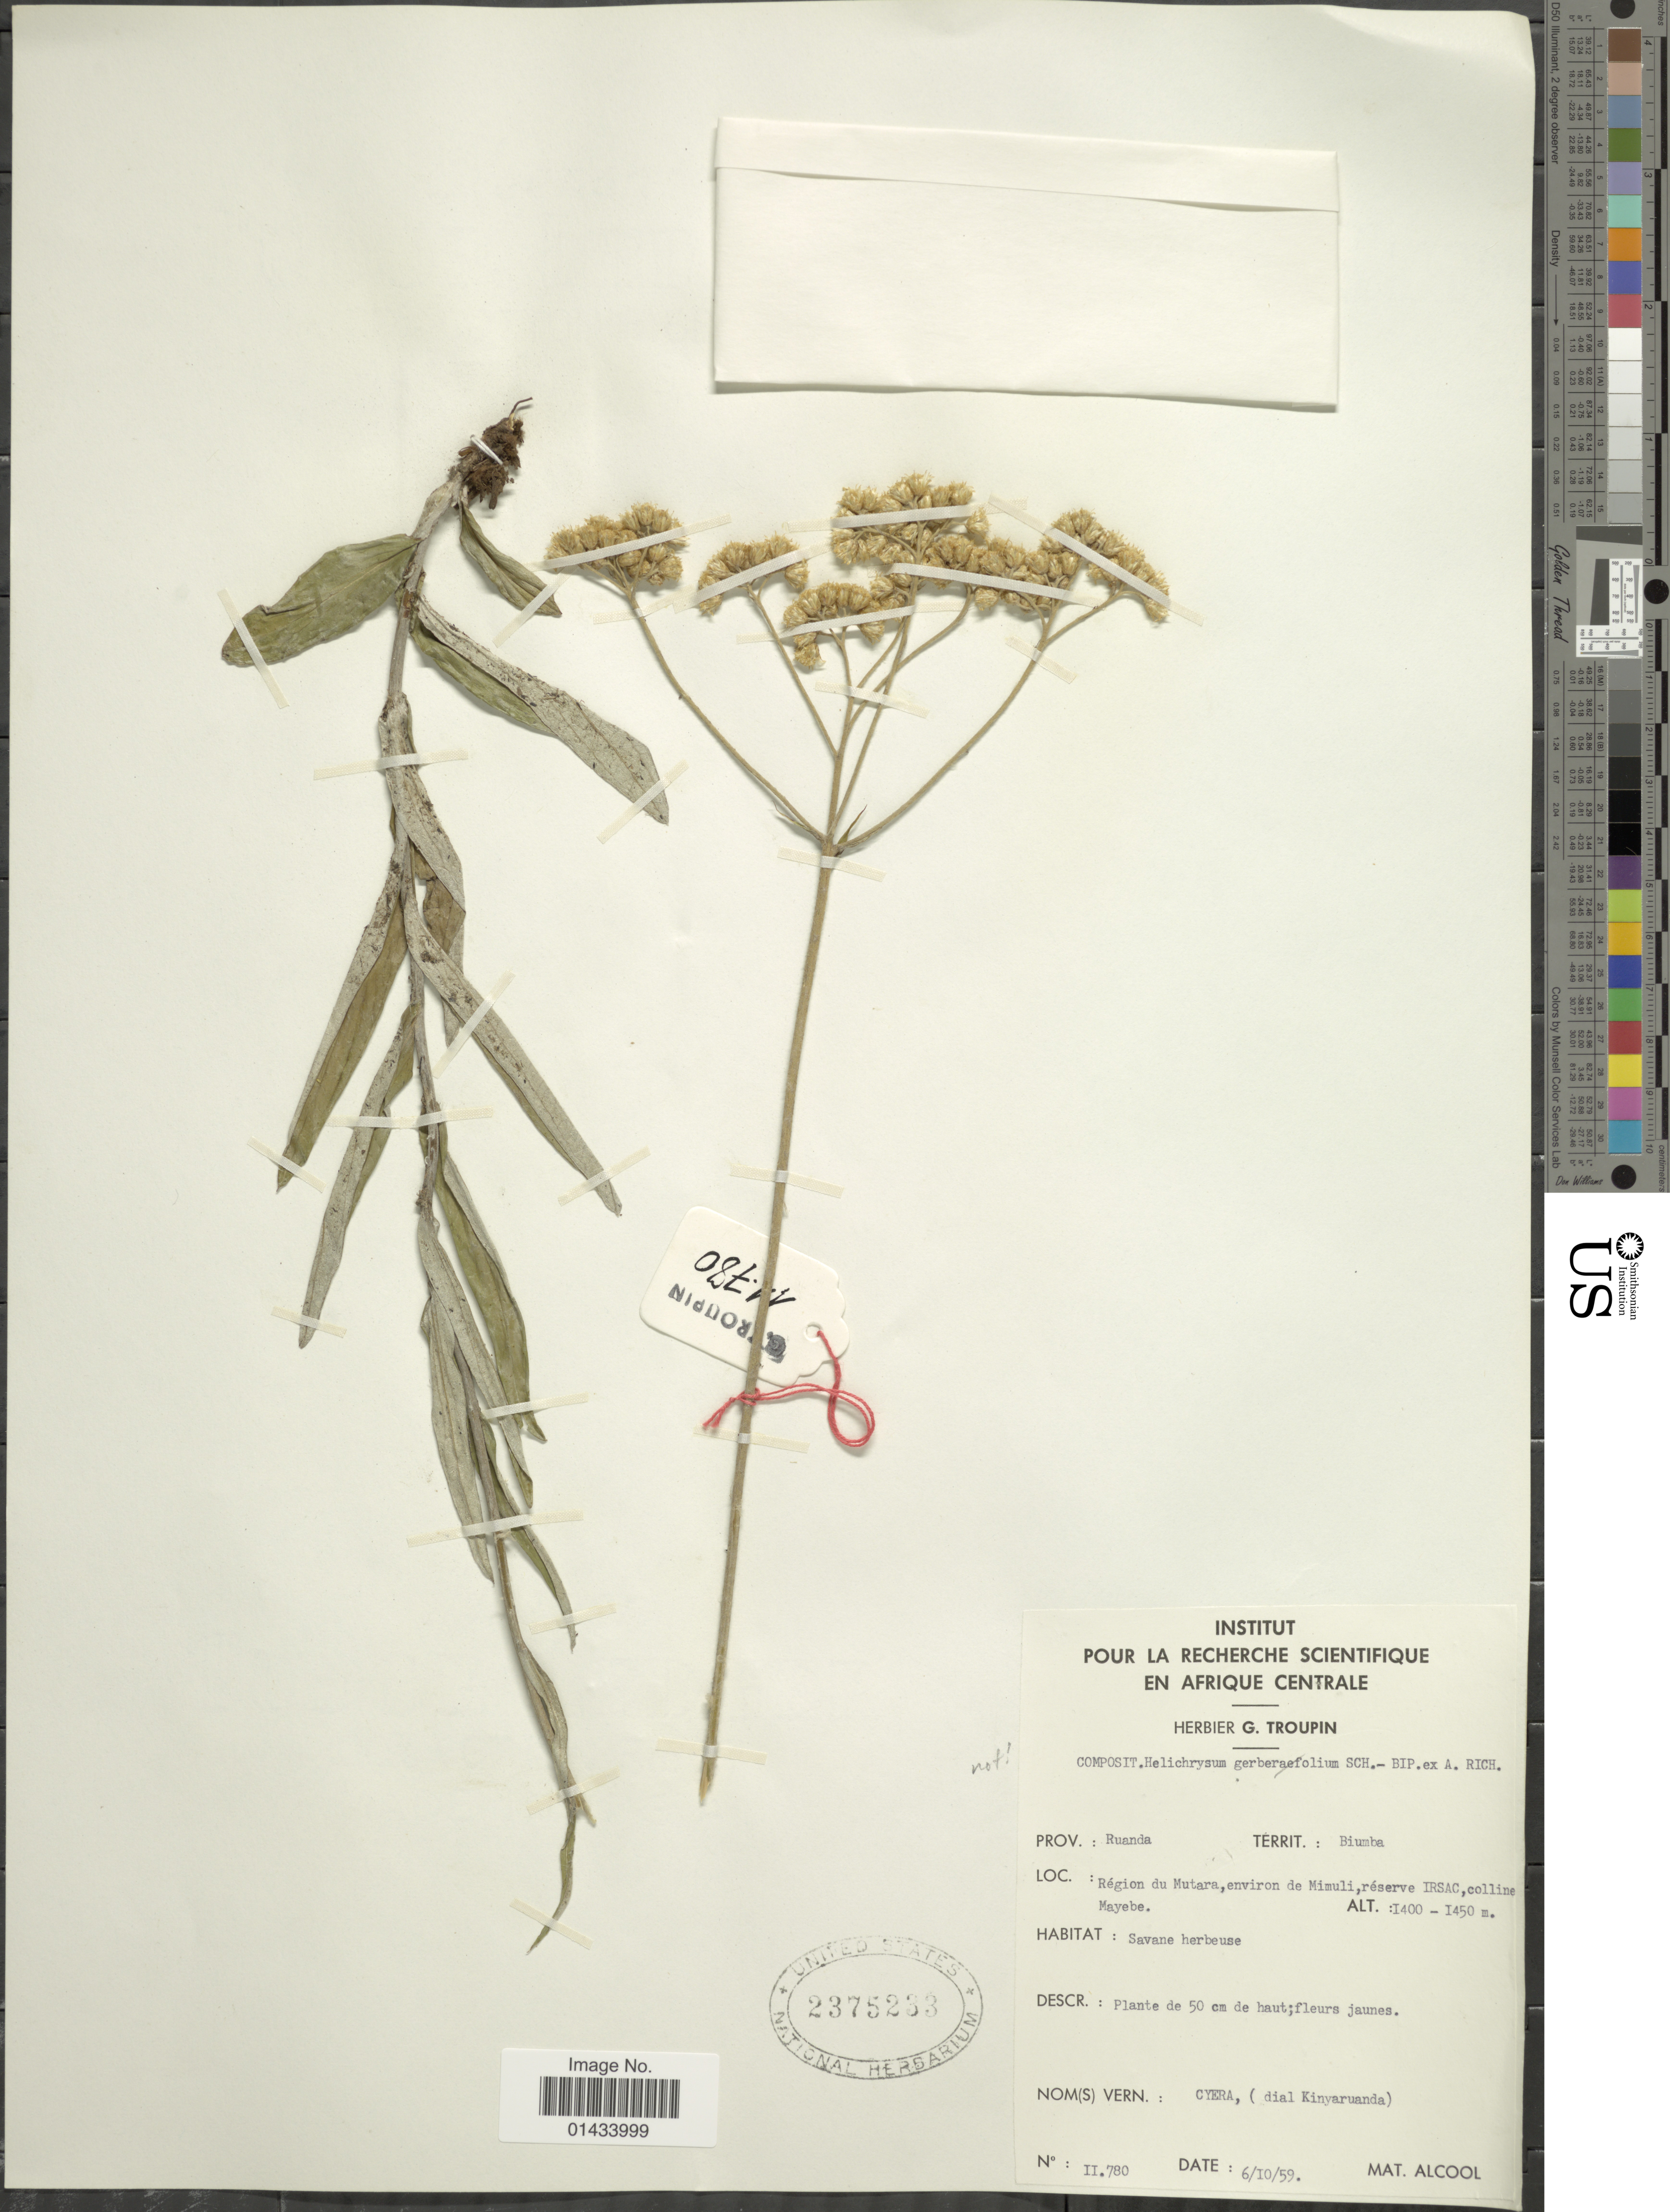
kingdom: Plantae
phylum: Tracheophyta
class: Magnoliopsida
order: Asterales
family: Asteraceae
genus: Helichrysum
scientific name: Helichrysum sp.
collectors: ex herb. G. Troupin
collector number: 11780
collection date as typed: Transcribed d/m/y: 6/10/59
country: Rwanda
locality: Territ.: Biumba, région du Mutara, environ de Mimuli, réserve IRSAC, colline Mayebe, Prov: Ruanda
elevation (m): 1400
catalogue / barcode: US 2375233